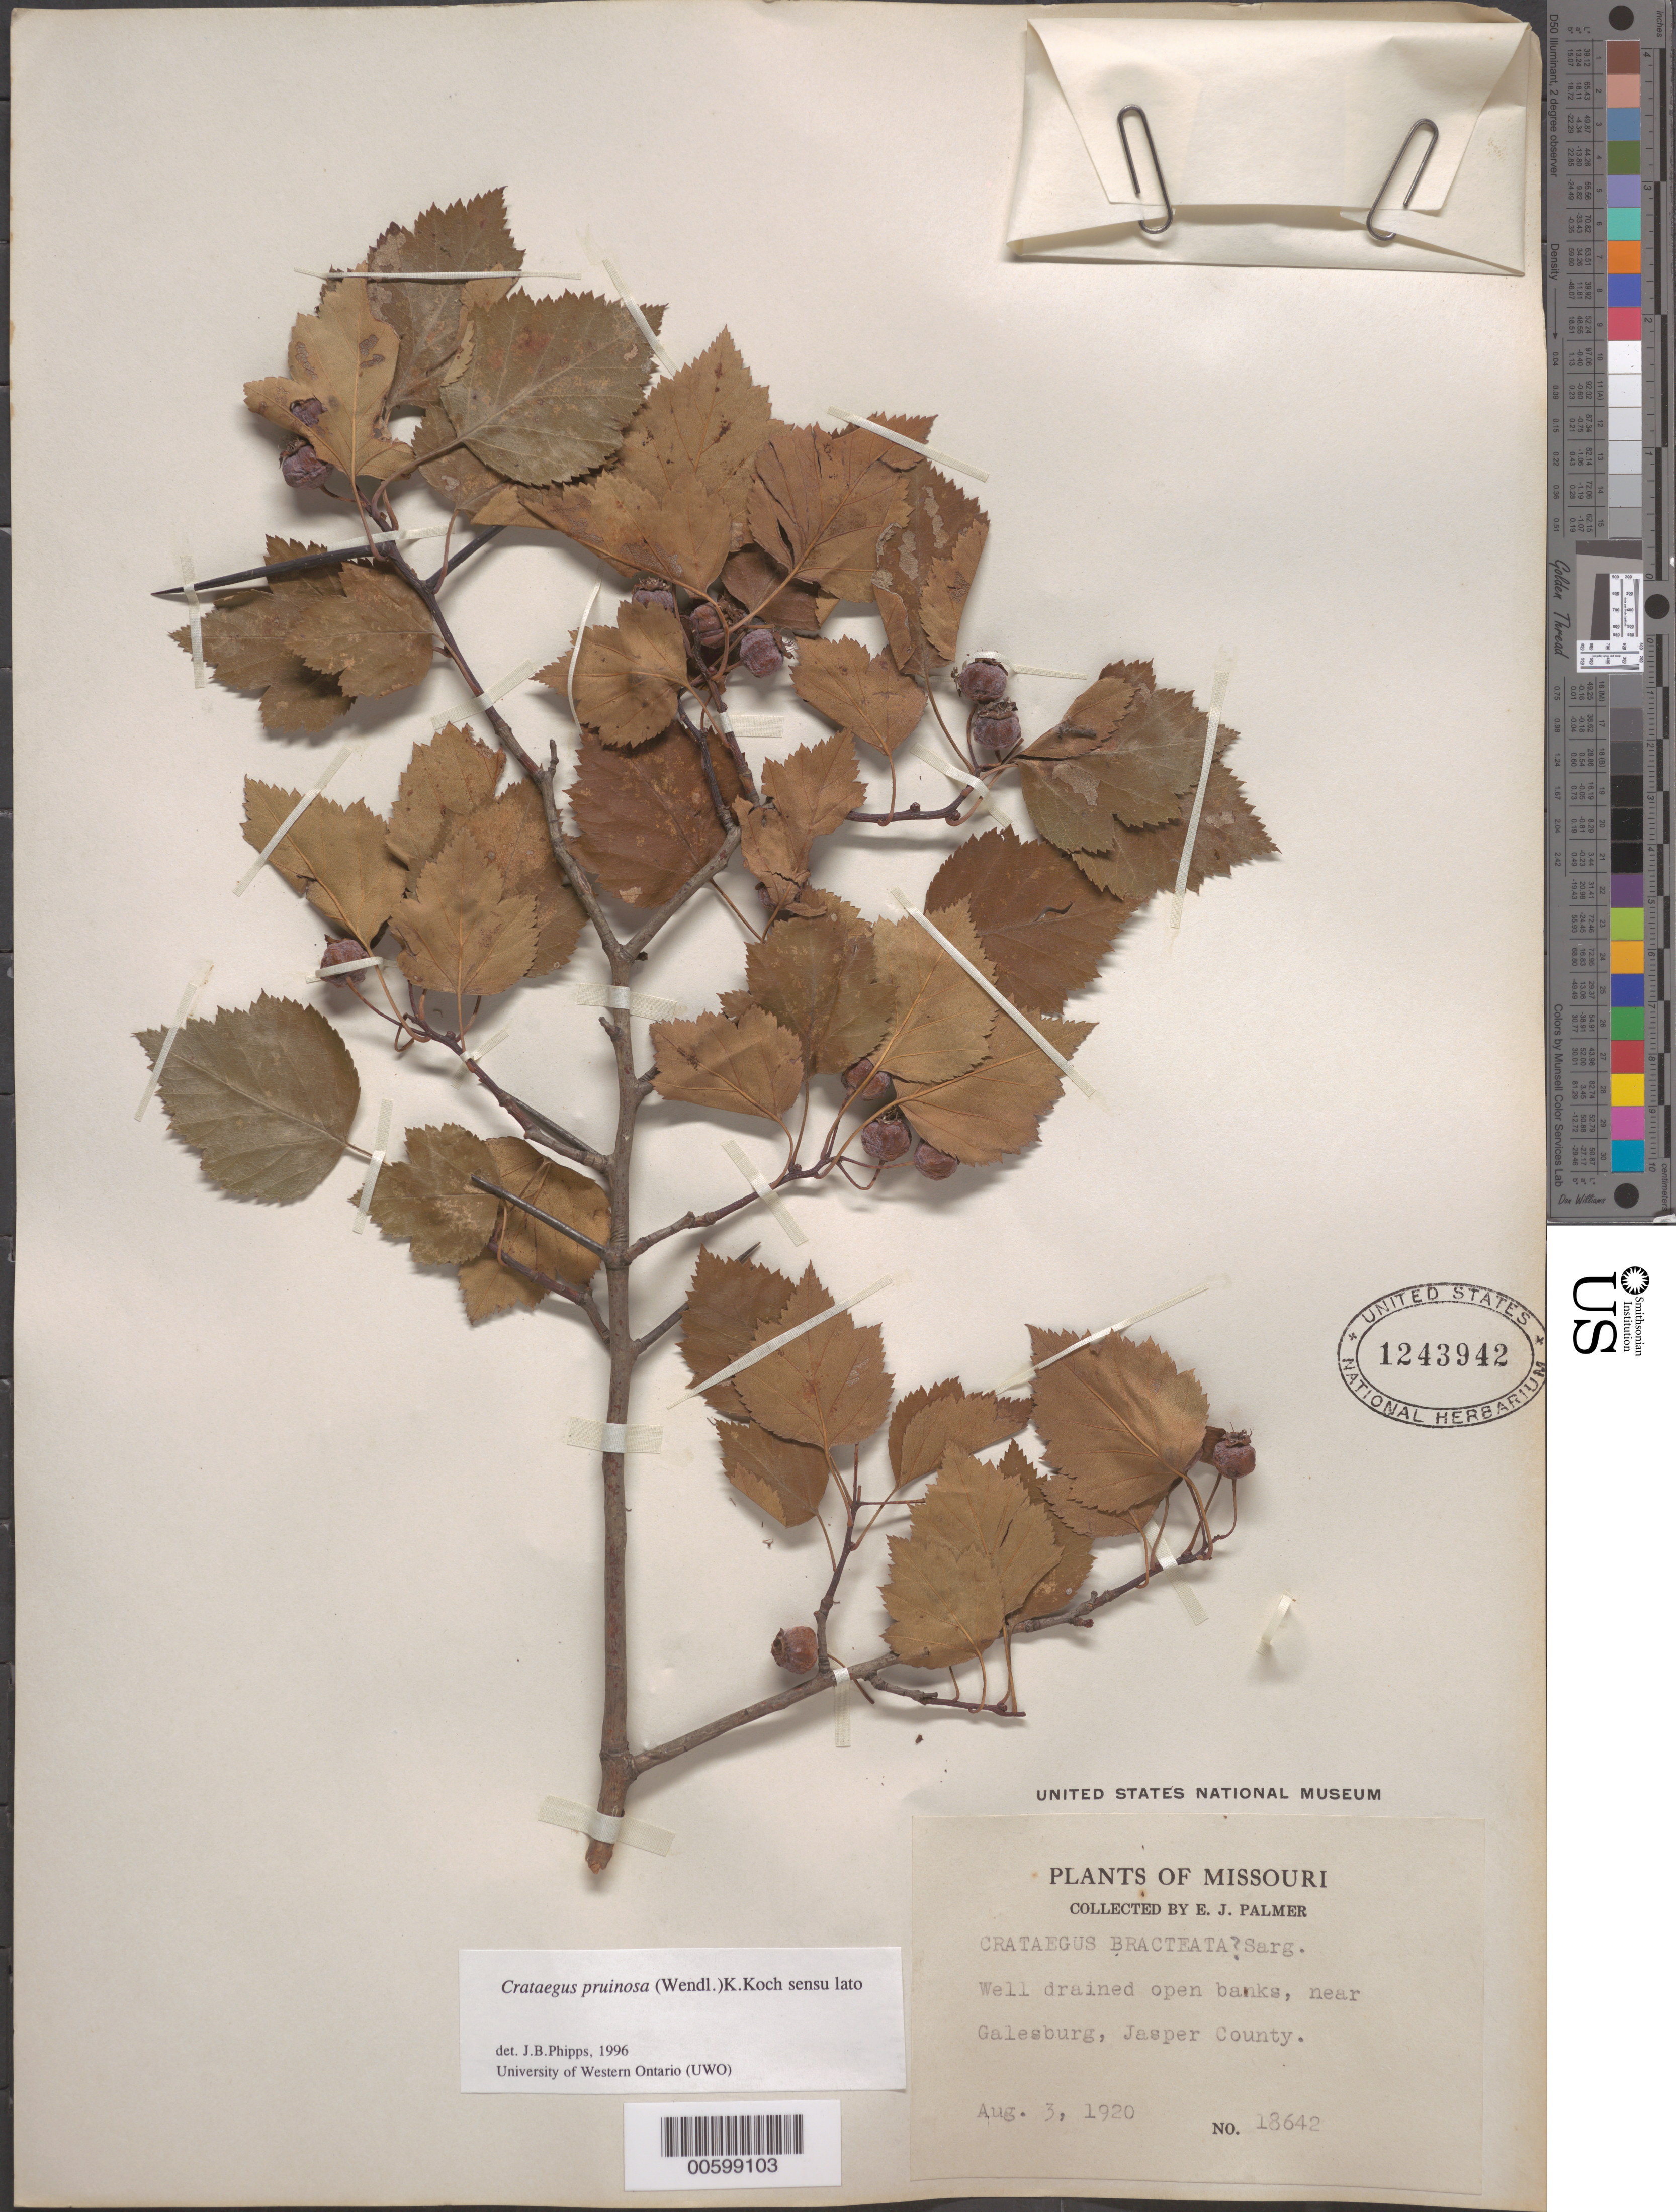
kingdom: Plantae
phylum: Tracheophyta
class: Magnoliopsida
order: Rosales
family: Rosaceae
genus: Crataegus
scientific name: Crataegus pruinosa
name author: (H.L. Wendl.) K. Koch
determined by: Phipps, James B., (UWO), University of Western Ontario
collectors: E. J. Palmer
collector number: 18642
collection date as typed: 03 Aug 1920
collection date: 1920-08-03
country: United States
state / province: Missouri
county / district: Jasper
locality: near Galesburg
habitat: Well drained open banks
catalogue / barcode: US 1243942